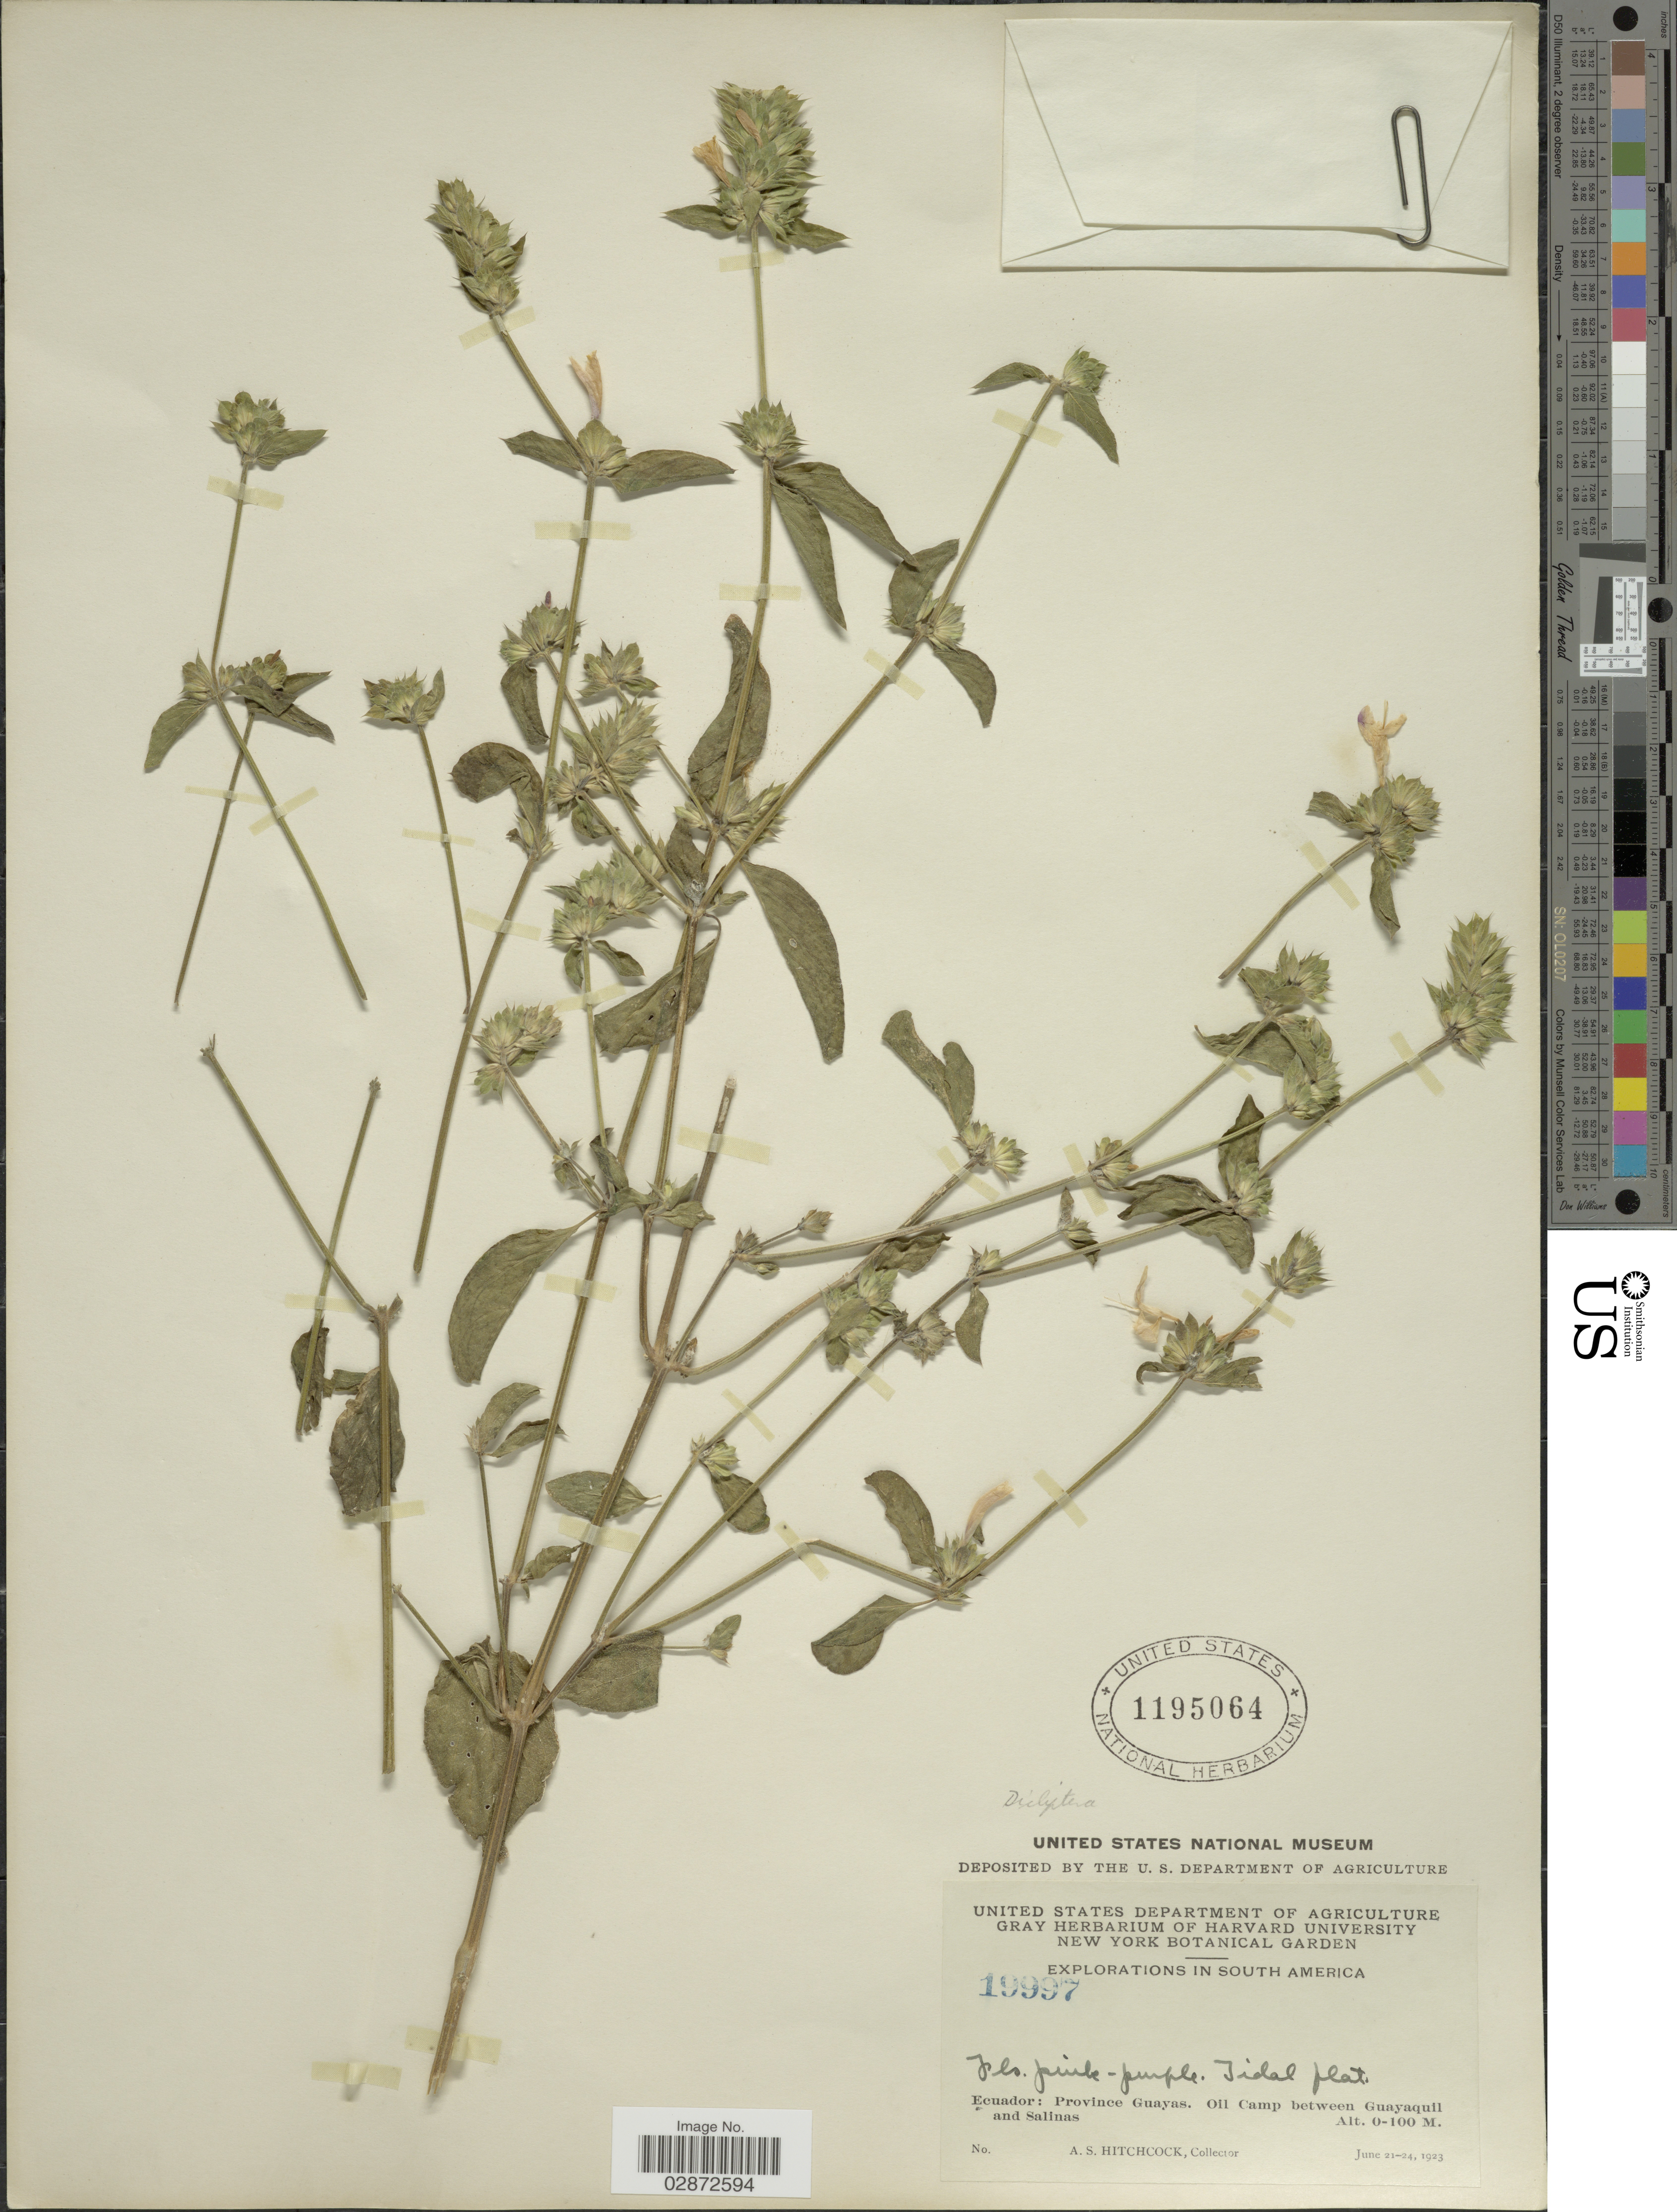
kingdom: Plantae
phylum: Tracheophyta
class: Magnoliopsida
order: Lamiales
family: Acanthaceae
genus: Dicliptera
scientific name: Dicliptera unguiculata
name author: Nees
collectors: A. S. Hitchcock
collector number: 19997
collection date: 1923-06-21/1923-06-24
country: Ecuador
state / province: Guayas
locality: Ecuador: Province Guayas. Oil Camp between Guayaquil and Salinas.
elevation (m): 0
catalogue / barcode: US 1195064